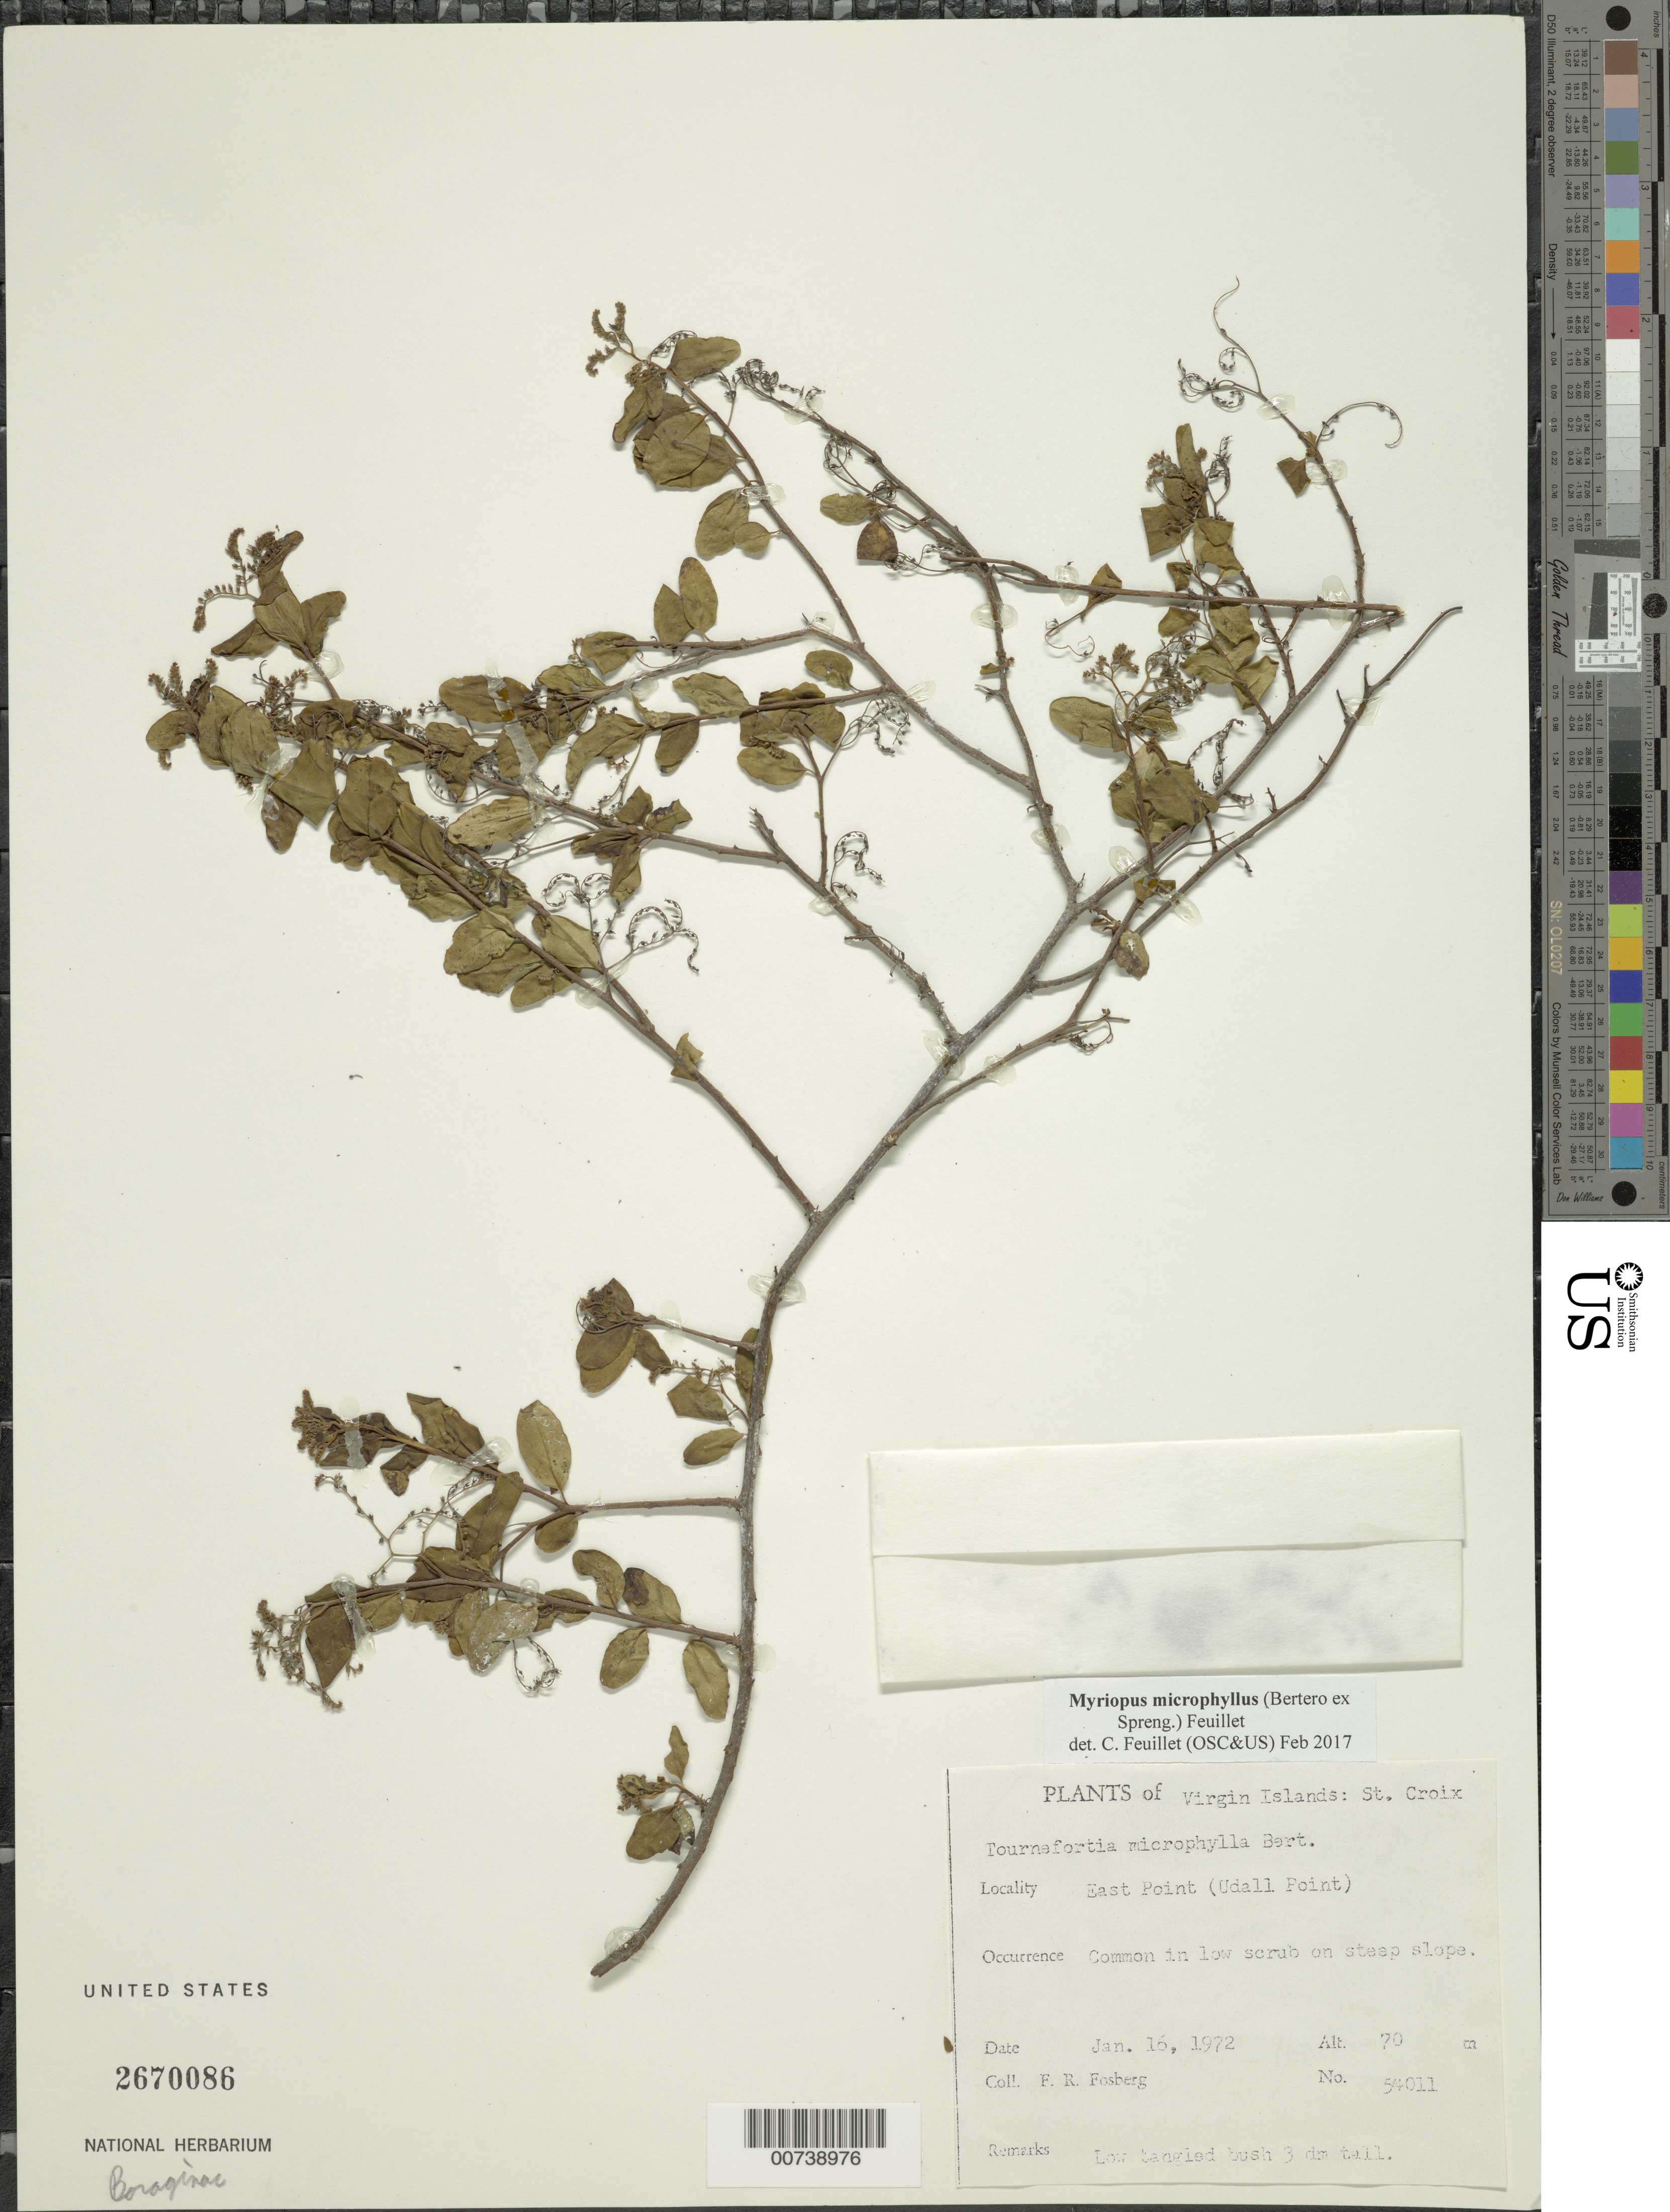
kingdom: Plantae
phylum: Tracheophyta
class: Magnoliopsida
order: Boraginales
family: Heliotropiaceae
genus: Myriopus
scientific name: Myriopus microphyllus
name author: (Bertero ex Spreng.) Feuillet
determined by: Feuillet, C.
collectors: F. R. Fosberg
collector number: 54011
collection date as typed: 16 Jan 1972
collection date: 1972-01-16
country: U.S. Virgin Islands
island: St. Croix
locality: East Point (Udall Point)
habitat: Common in low scrub on steep slope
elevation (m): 70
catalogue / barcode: US 2670086